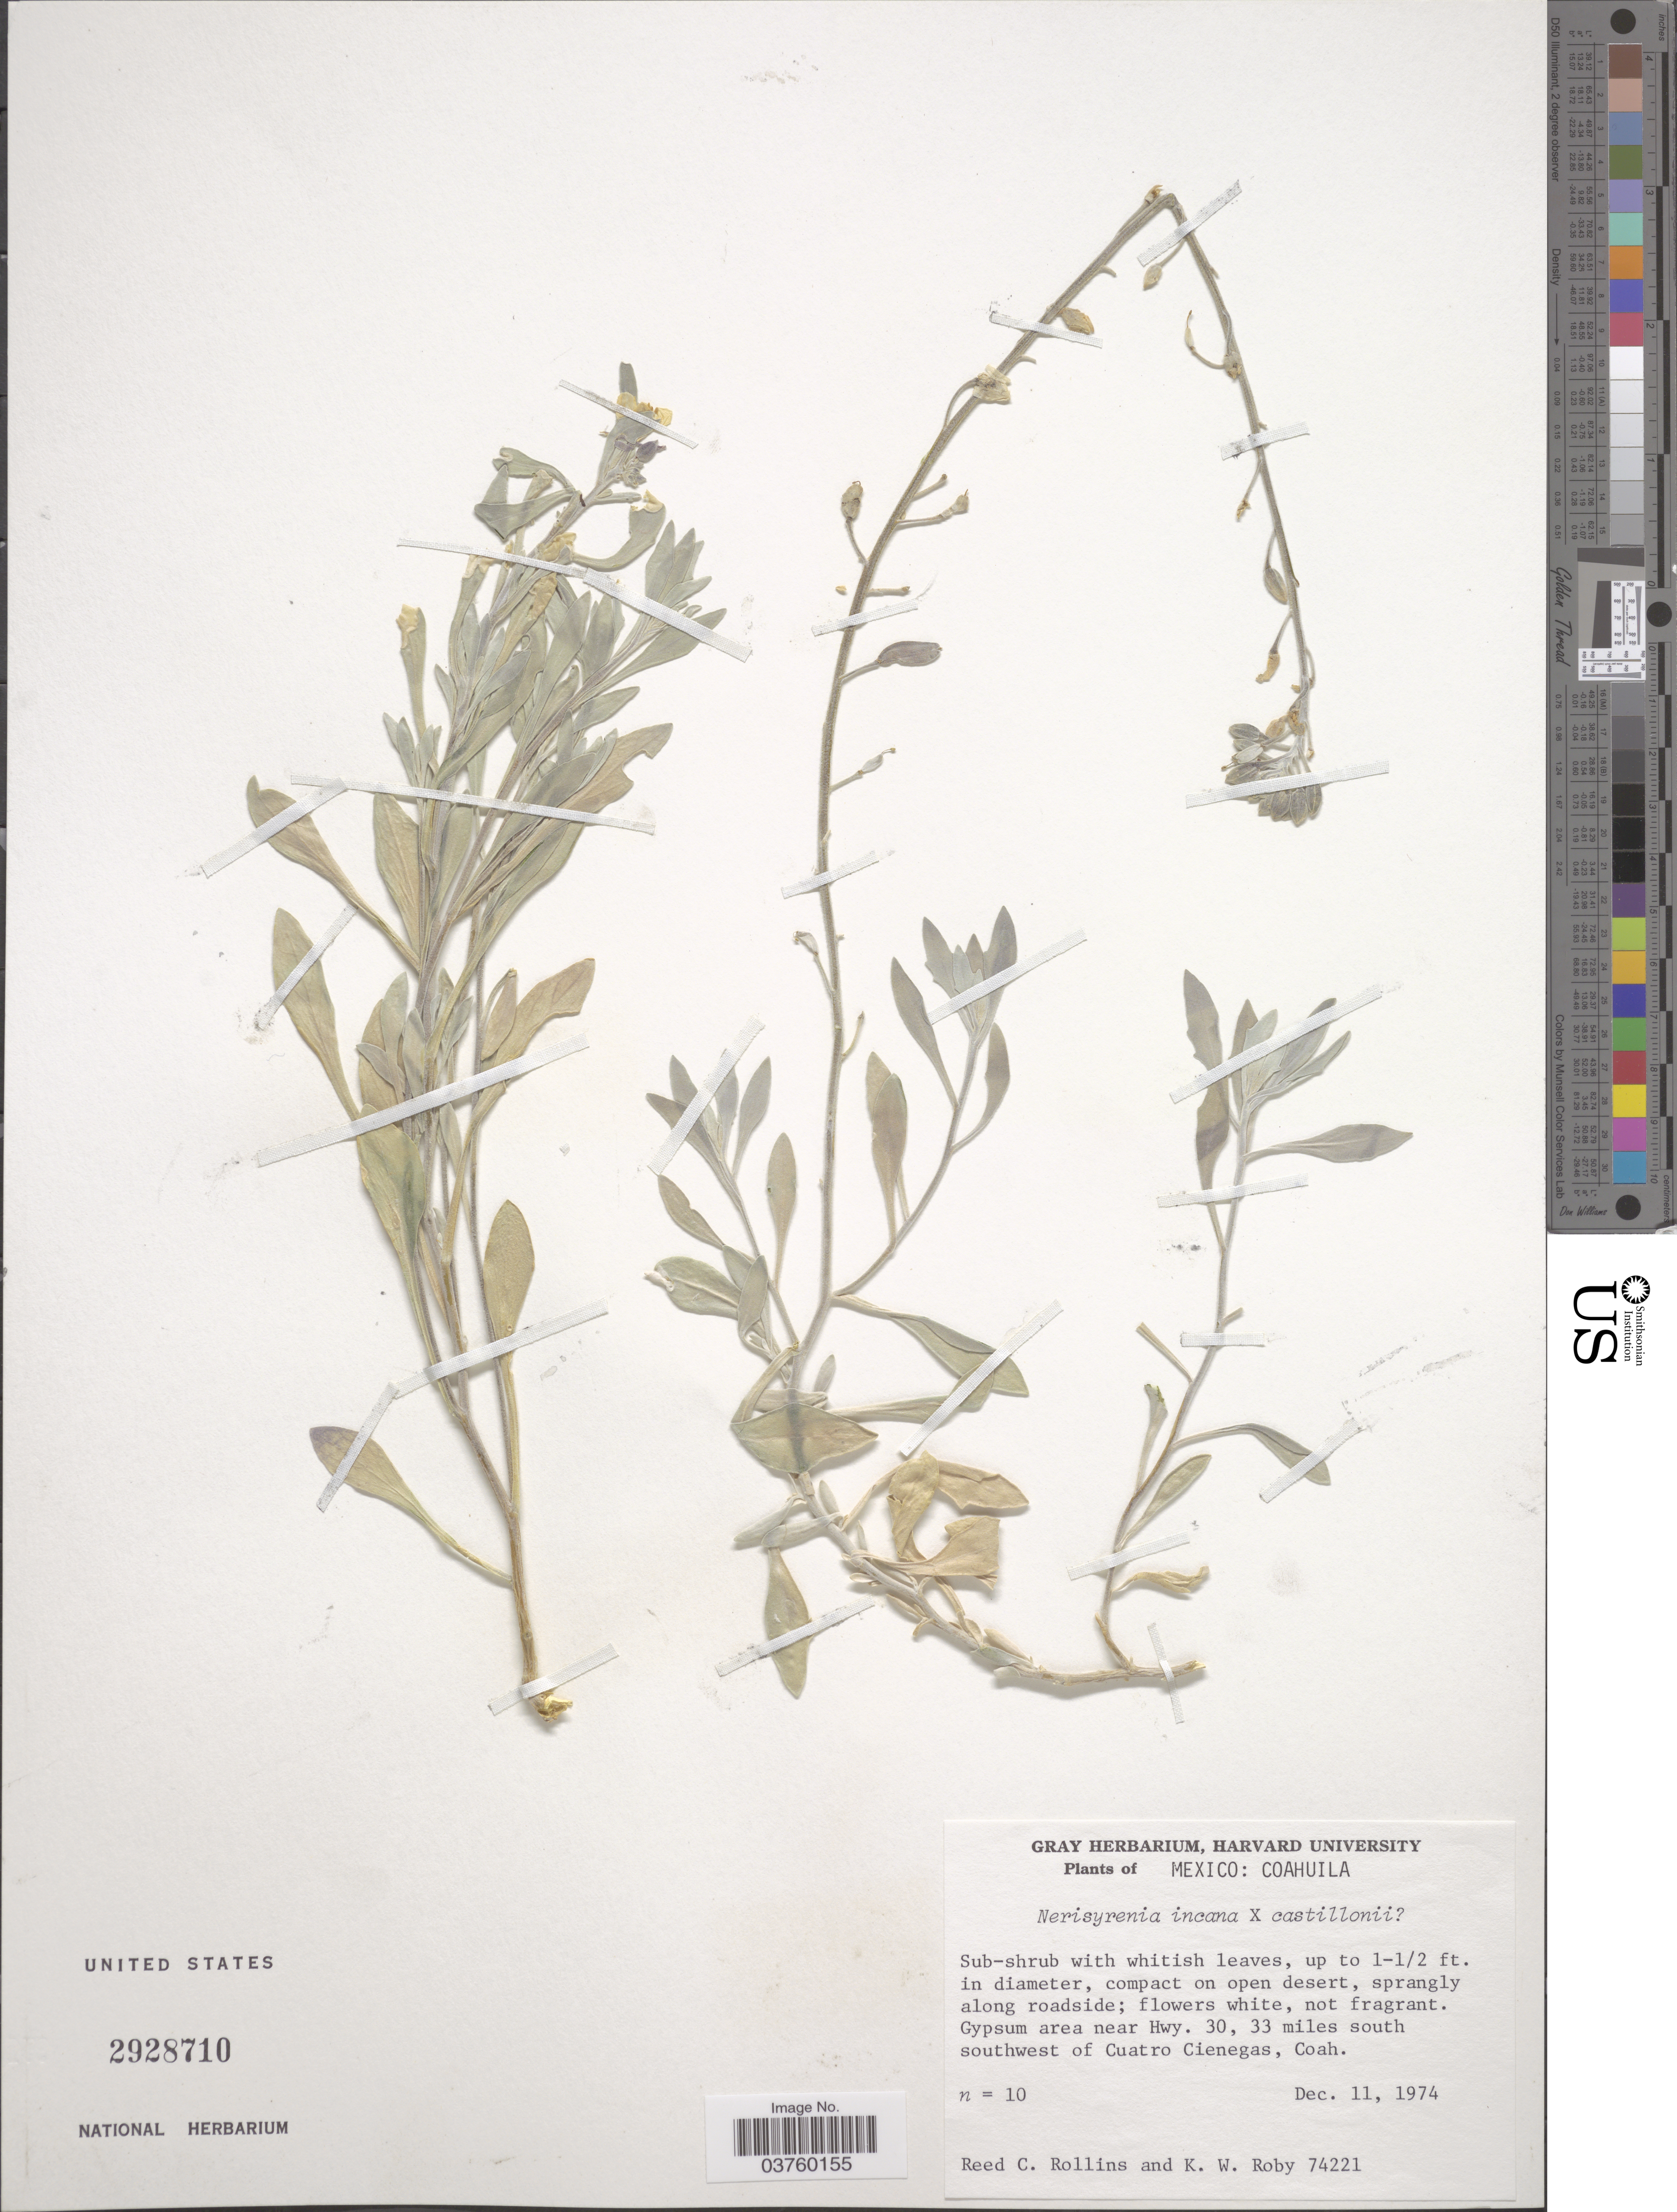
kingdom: Plantae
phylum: Tracheophyta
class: Magnoliopsida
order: Brassicales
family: Brassicaceae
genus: Nerisyrenia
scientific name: Nerisyrenia incana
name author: Rollins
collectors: R. C. Rollins & K. W. Roby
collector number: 74221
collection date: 1974-12-11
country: Mexico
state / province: Coahuila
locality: Gypsum area near Hwy. 30, 33 miles south southwest of Cuatro Cienegas.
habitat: compact on an open desert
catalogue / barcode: US 2928710